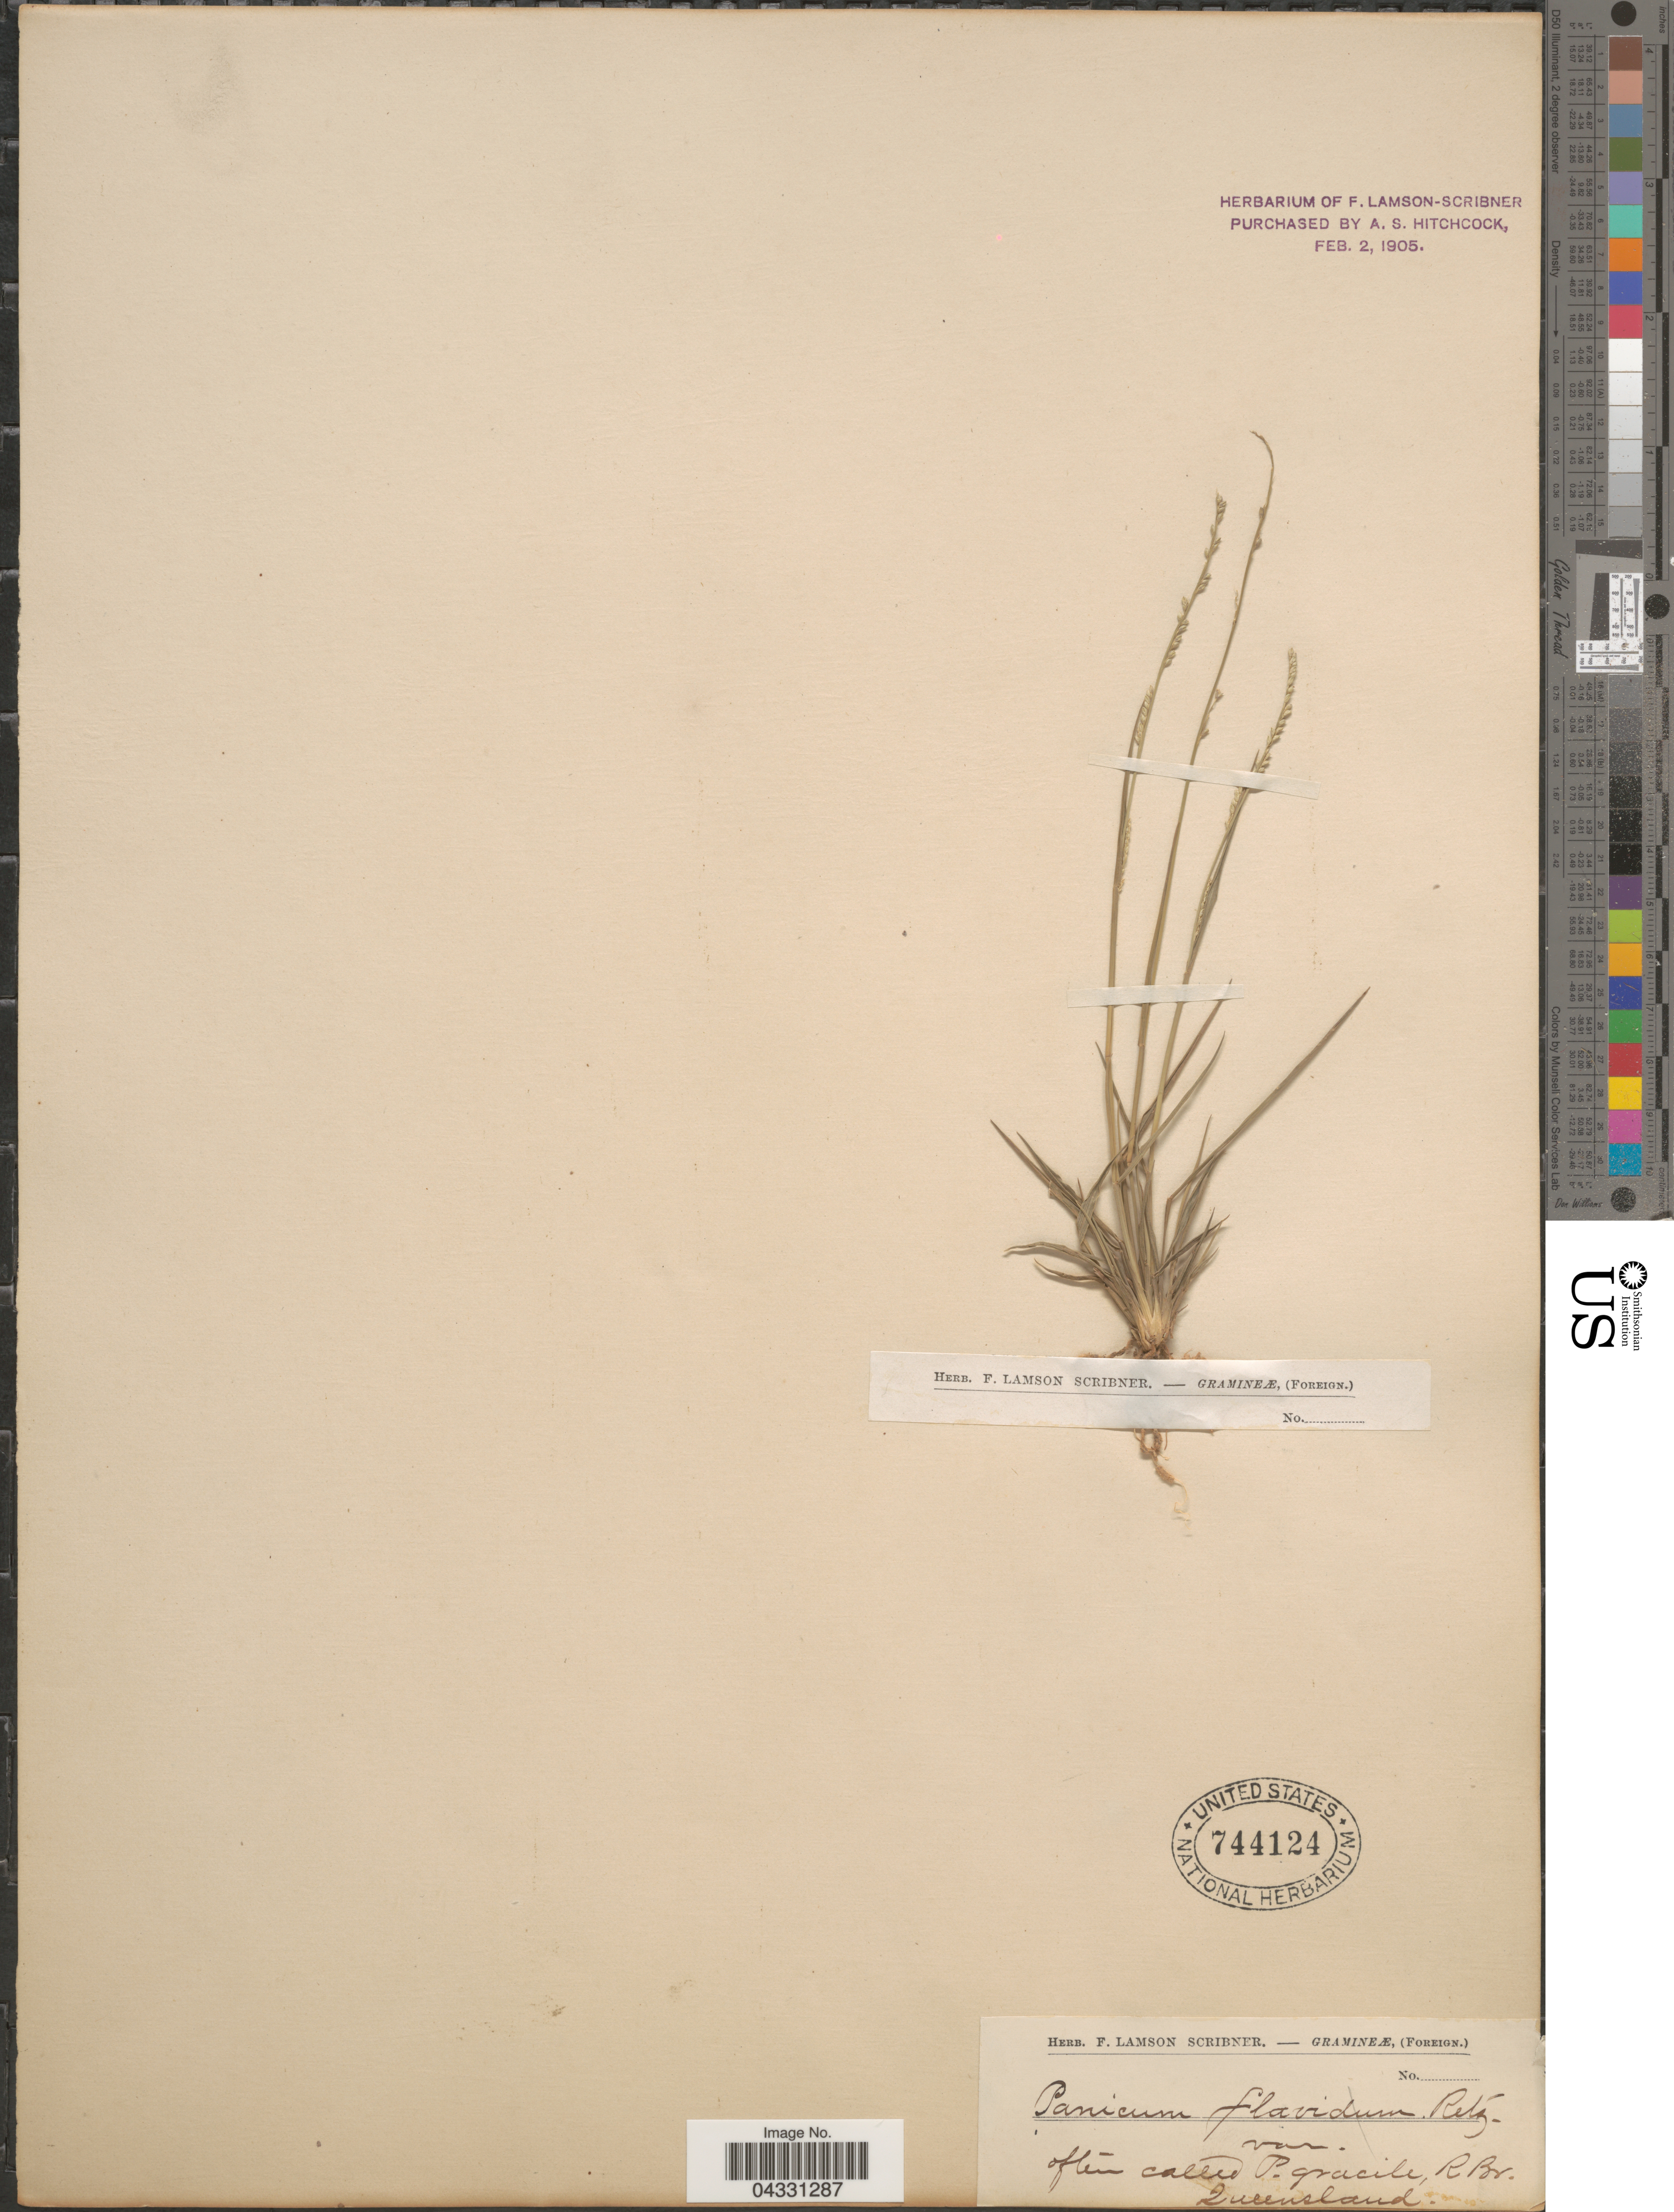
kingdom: Plantae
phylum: Tracheophyta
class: Liliopsida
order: Poales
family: Poaceae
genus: Setaria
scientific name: Setaria sp.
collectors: ex herb. F. Lamson Scribner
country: Australia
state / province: Queensland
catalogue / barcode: US 744124